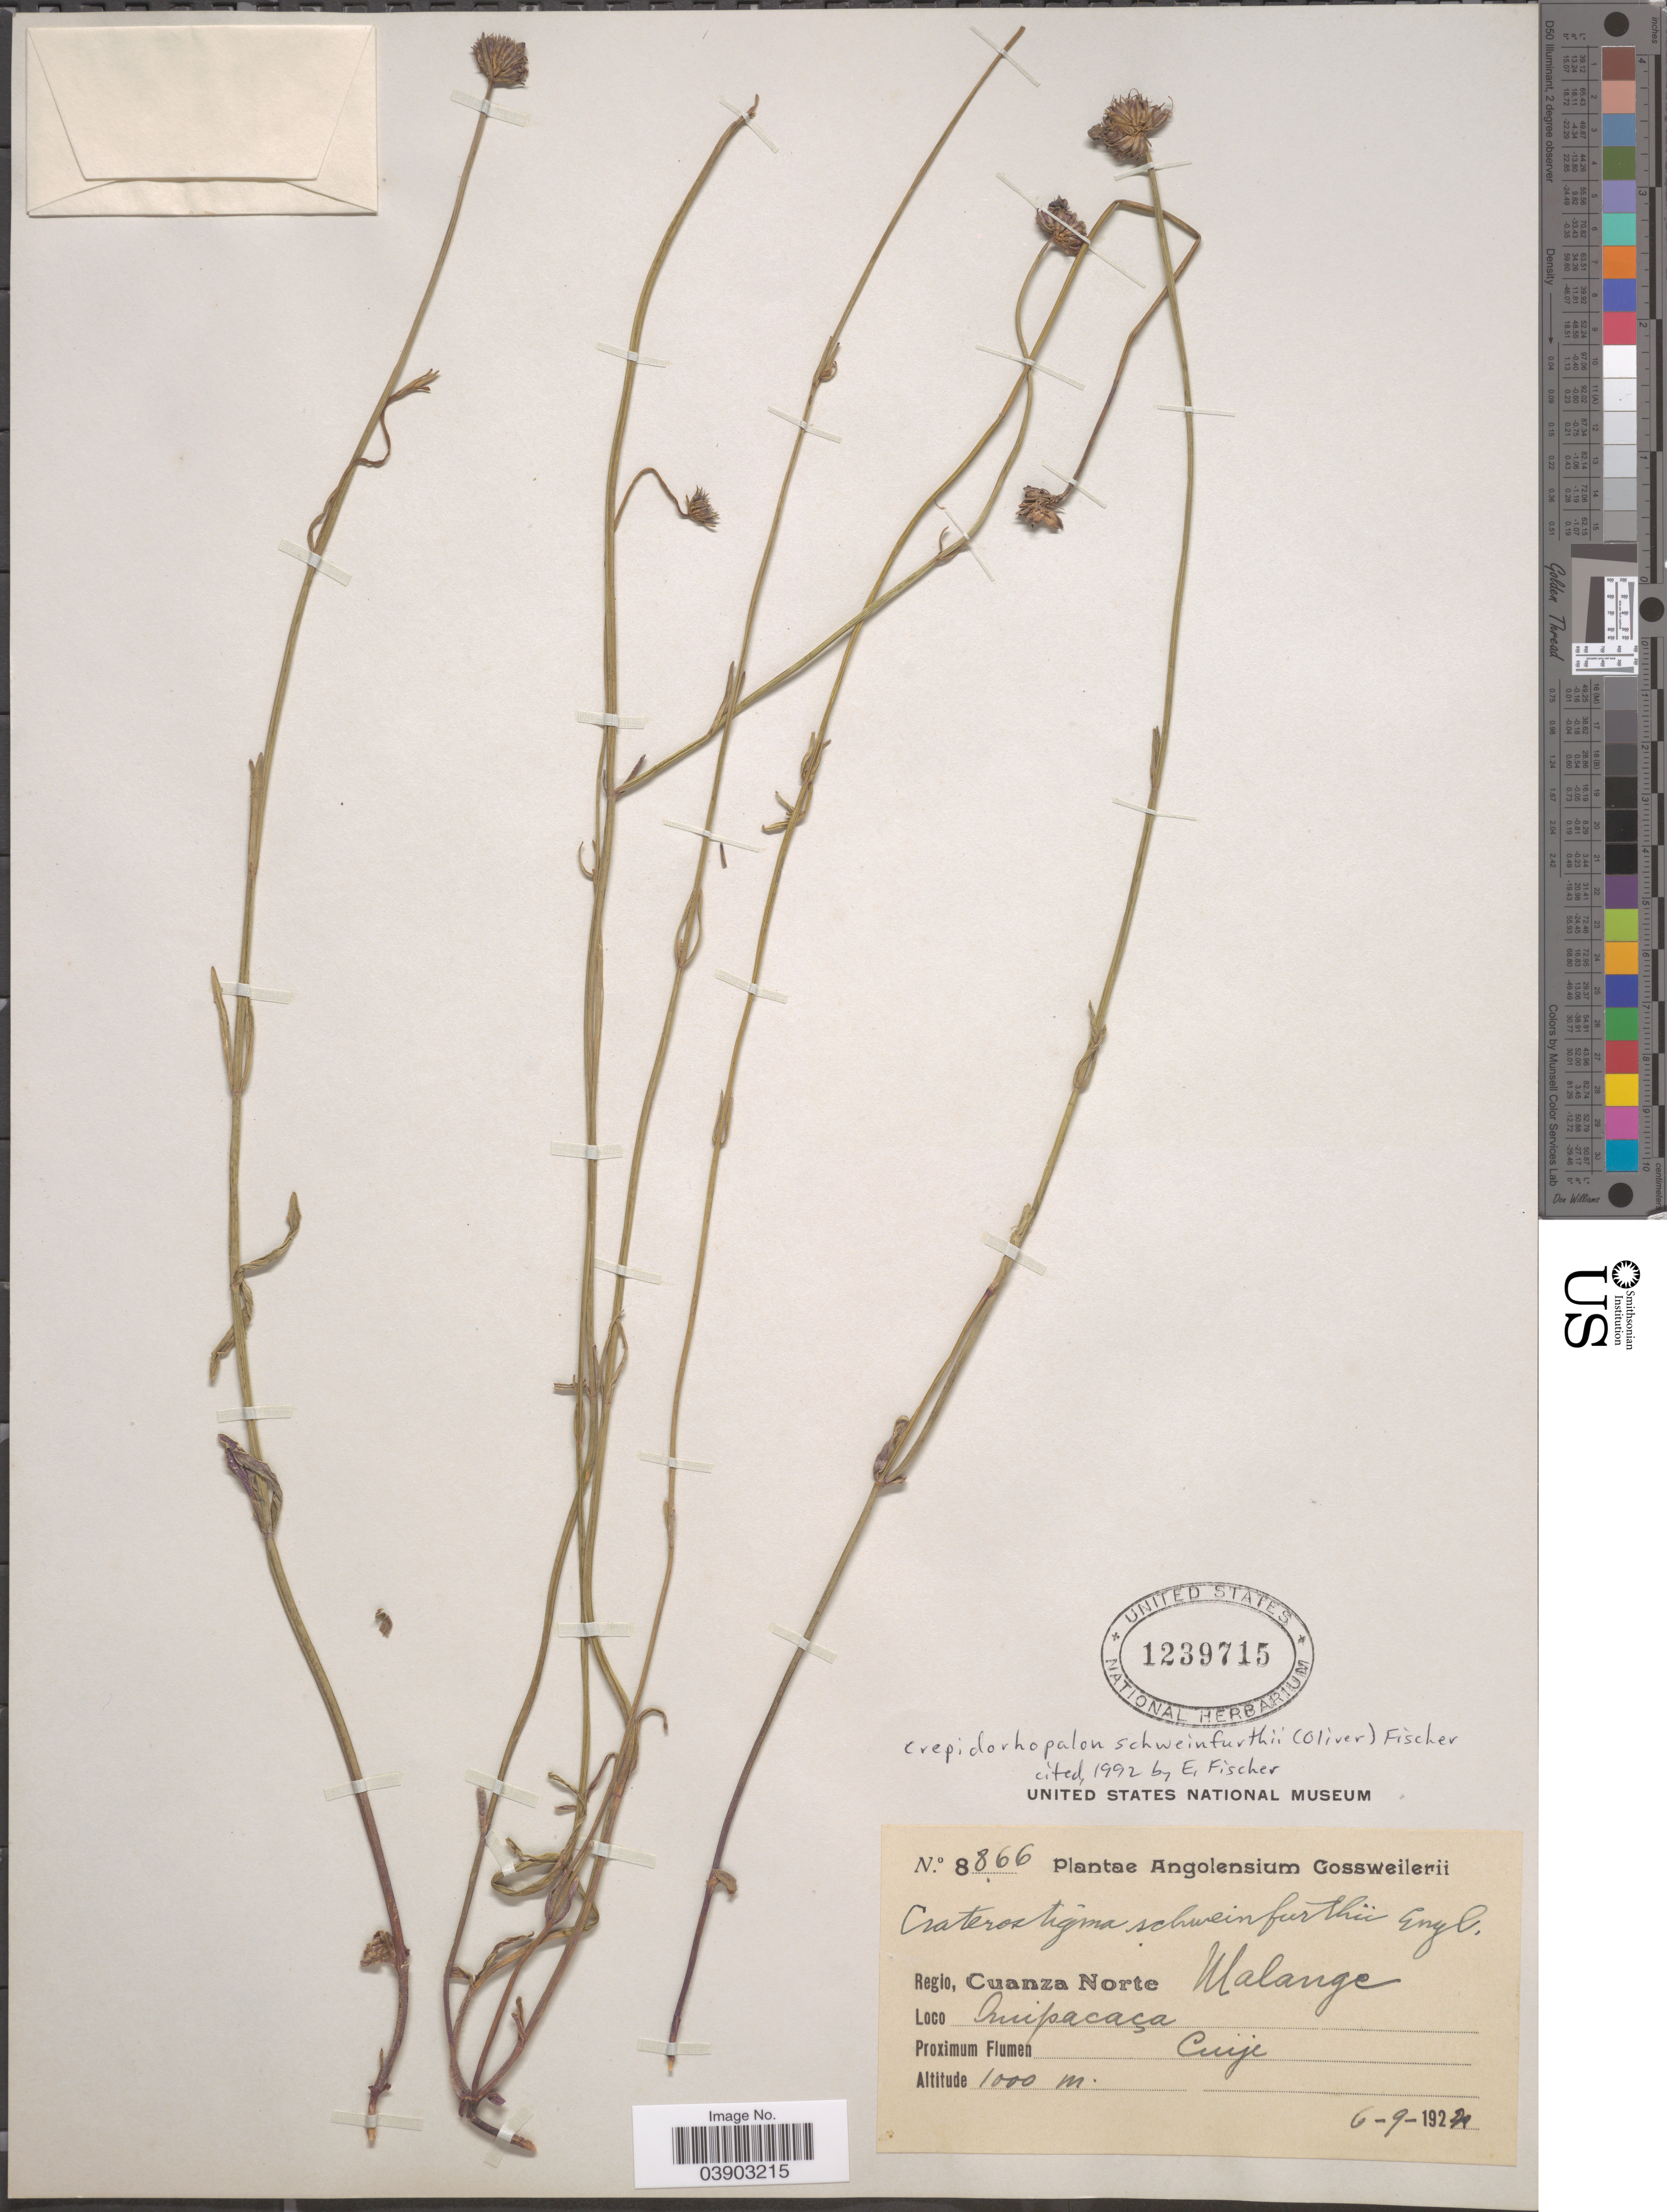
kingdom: Plantae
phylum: Tracheophyta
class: Magnoliopsida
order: Lamiales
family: Linderniaceae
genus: Crepidorhopalon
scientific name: Crepidorhopalon schweinfurthii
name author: (Oliv.) Eb. Fisch.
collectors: -. Gossweiler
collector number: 8866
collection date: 1927-09-06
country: Angola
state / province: Malange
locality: Angolensium. Regio, Cuanza Norte Malange. Quipacaça. Proximum Flumen Cuije.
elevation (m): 1000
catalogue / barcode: US 1239715